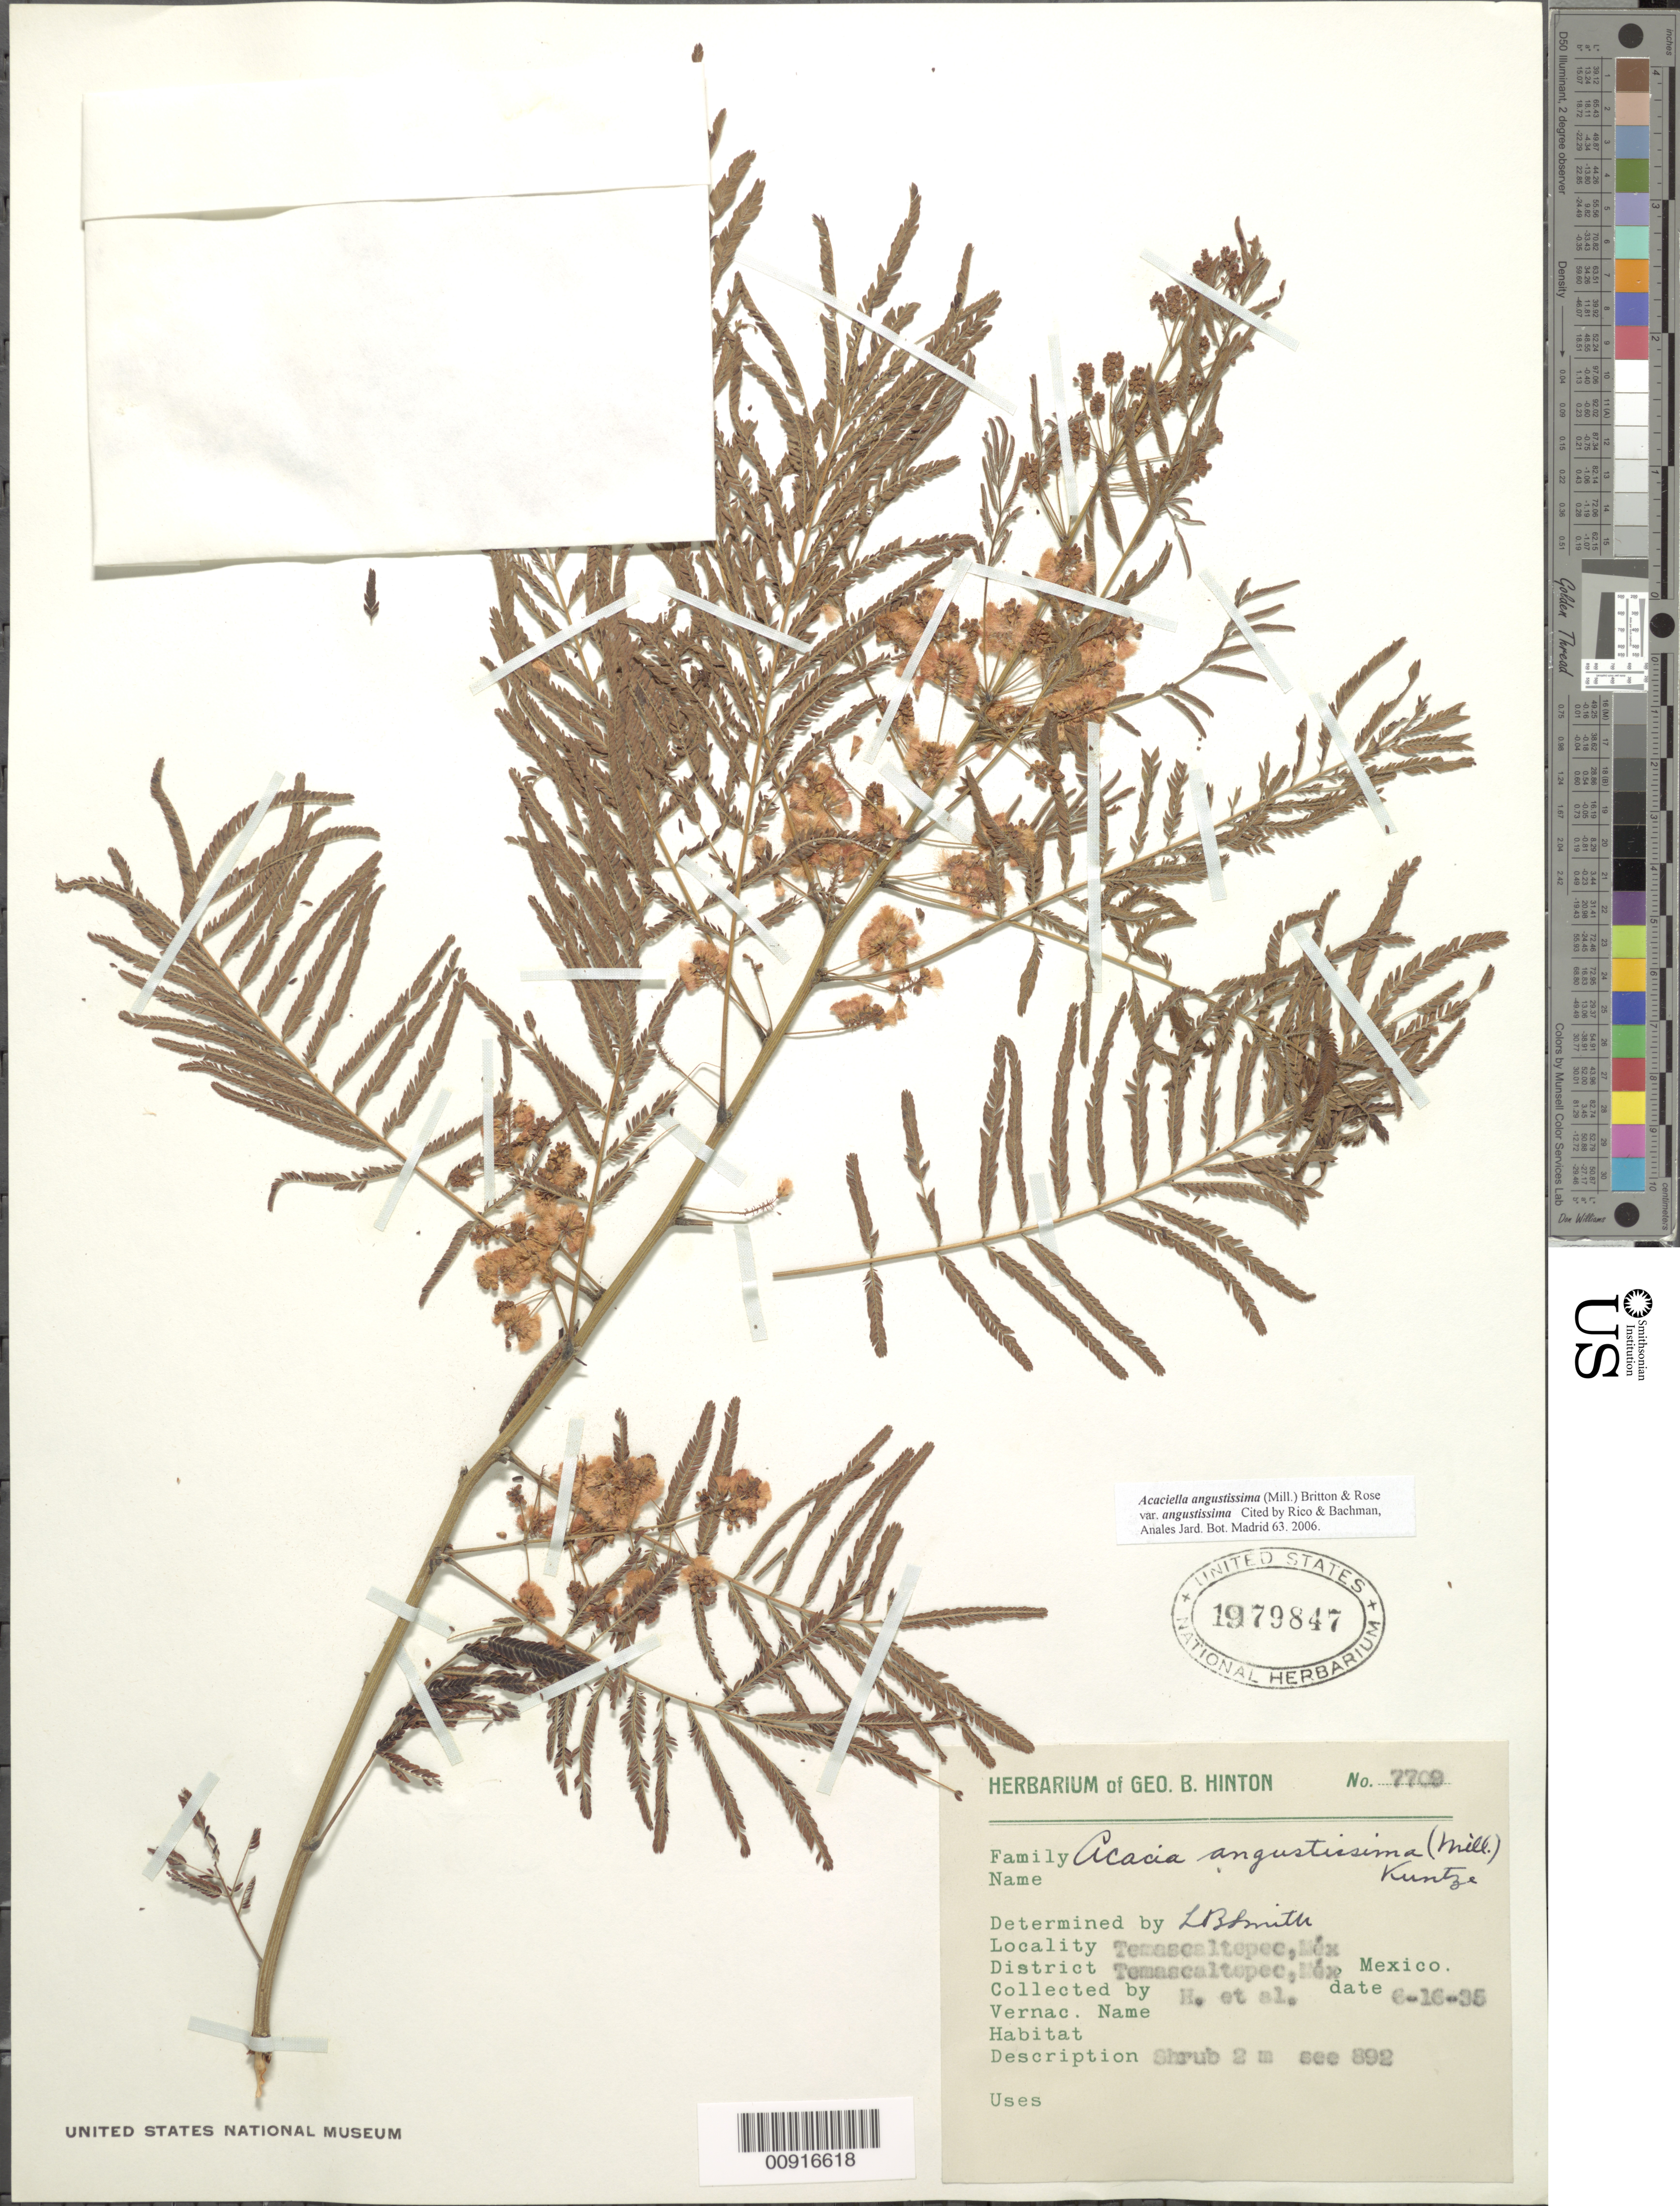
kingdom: Plantae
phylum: Tracheophyta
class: Magnoliopsida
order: Fabales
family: Fabaceae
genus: Acaciella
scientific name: Acaciella angustissima var. angustissima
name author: (Mill.) Britton & Rose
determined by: Rico, L.; Bachman, --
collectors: G. B. Hinton & et al.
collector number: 7709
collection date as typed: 16 Jun 1935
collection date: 1935-06-16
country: Mexico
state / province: México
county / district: Temascaltepec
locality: Temascaltepec, District of Temascaltepec, State of Mexico.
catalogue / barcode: US 1979847